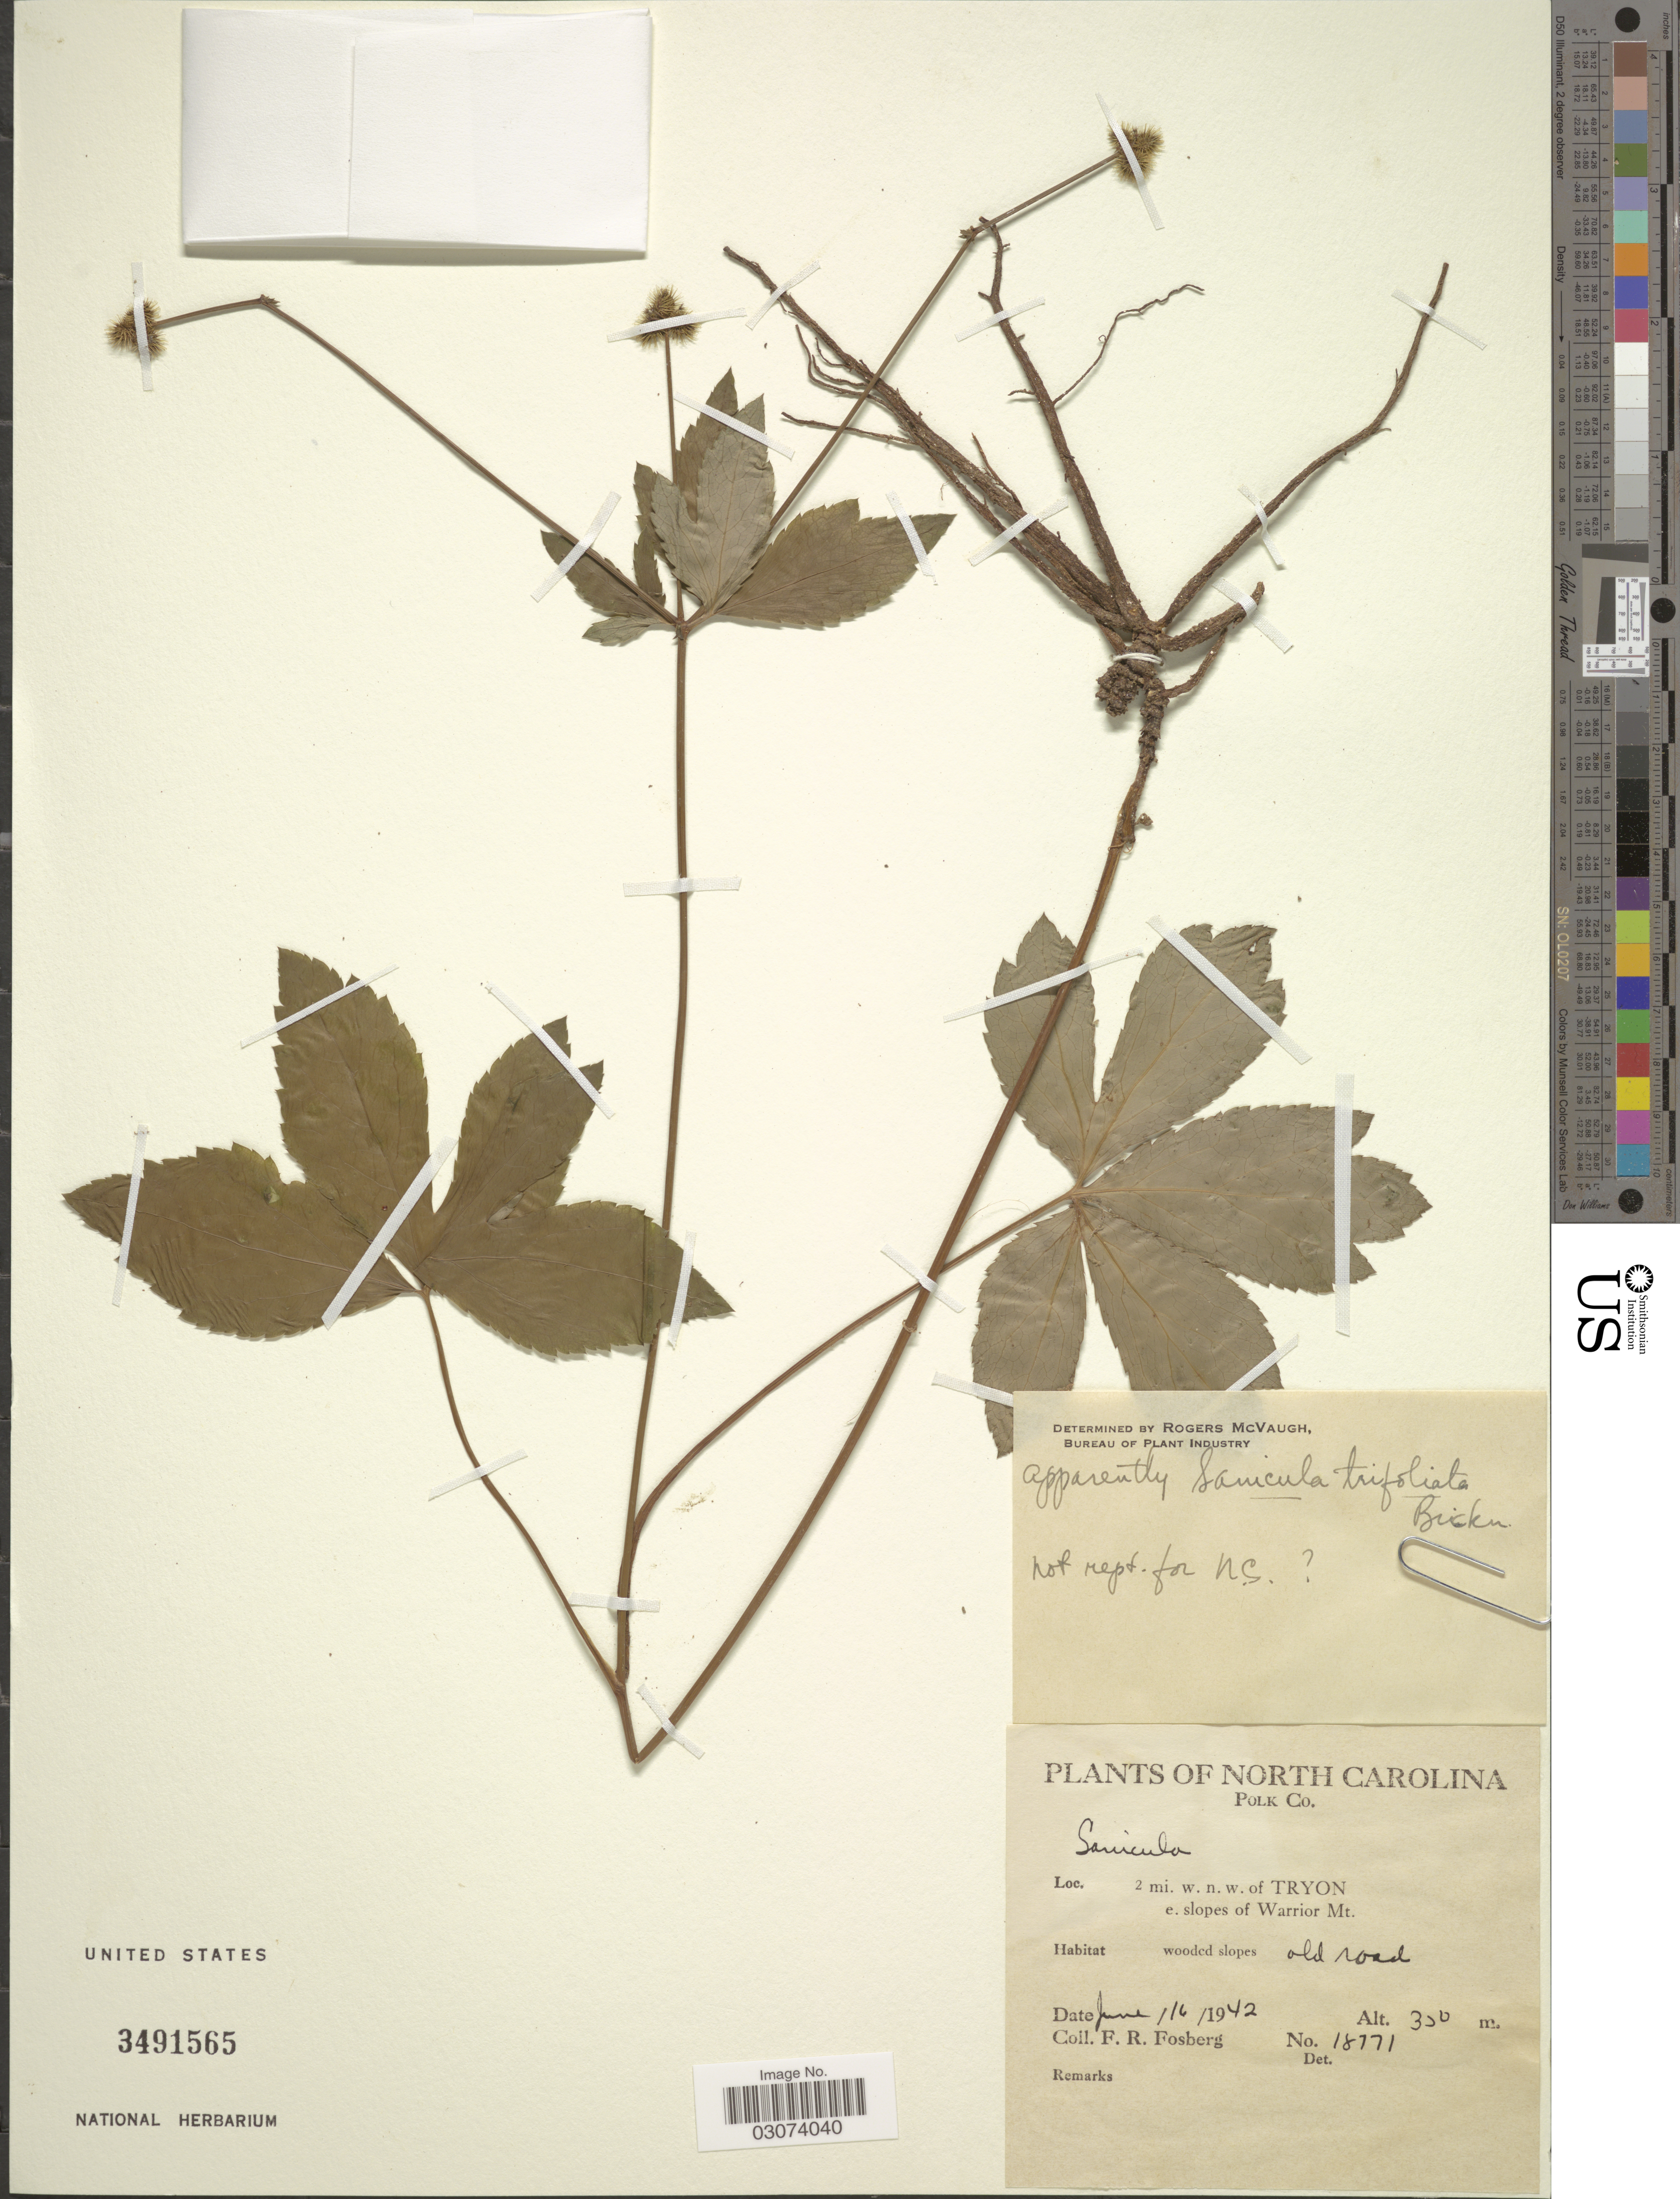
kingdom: Plantae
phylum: Tracheophyta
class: Magnoliopsida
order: Apiales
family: Apiaceae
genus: Sanicula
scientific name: Sanicula trifoliata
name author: E.P. Bicknell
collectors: F. R. Fosberg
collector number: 18771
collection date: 1942-06-16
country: United States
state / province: North Carolina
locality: Polk Co. 2 mi. w. n. w. of Tryon e. slopes of Warrior Mt.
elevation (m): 350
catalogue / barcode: US 3491565